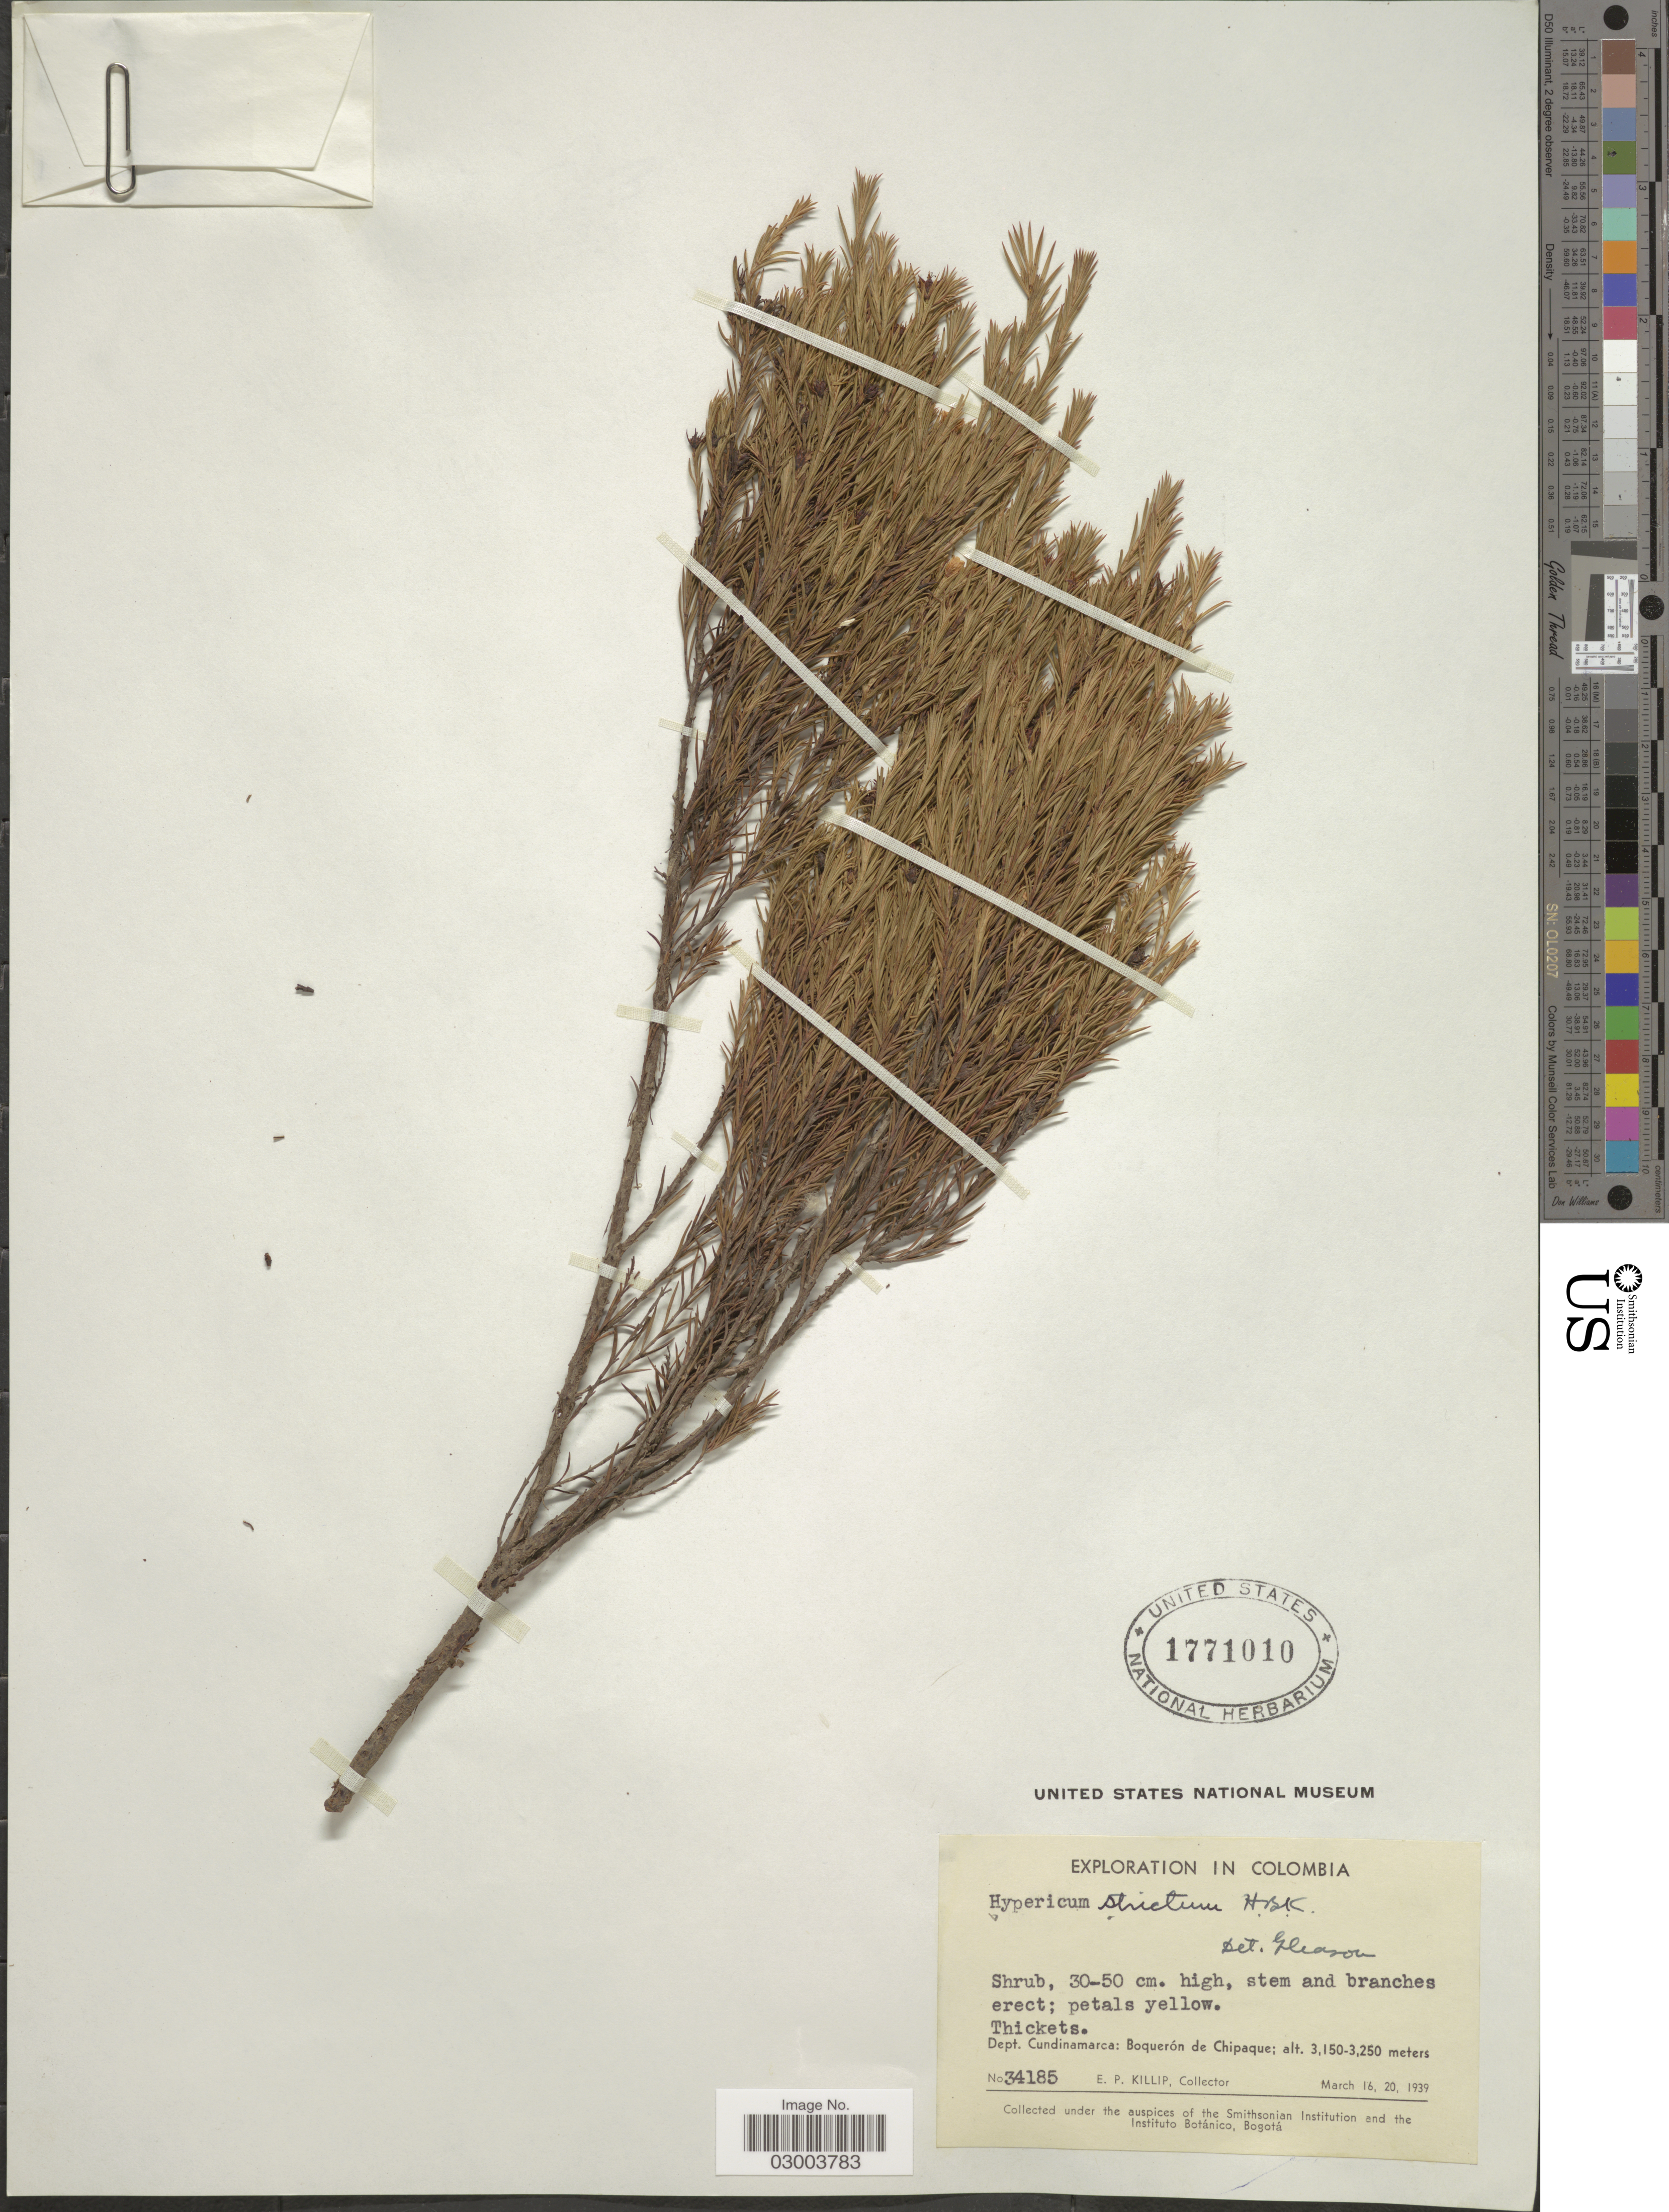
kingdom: Plantae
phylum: Tracheophyta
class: Magnoliopsida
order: Malpighiales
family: Hypericaceae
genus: Hypericum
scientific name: Hypericum strictum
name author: Kunth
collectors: E. P. Killip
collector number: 34185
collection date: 1939-03-16/1939-03-20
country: Colombia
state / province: Cundinamarca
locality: Dept. Cundinamarca: Boquerón de Chipaque.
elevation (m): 3150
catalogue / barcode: US 1771010